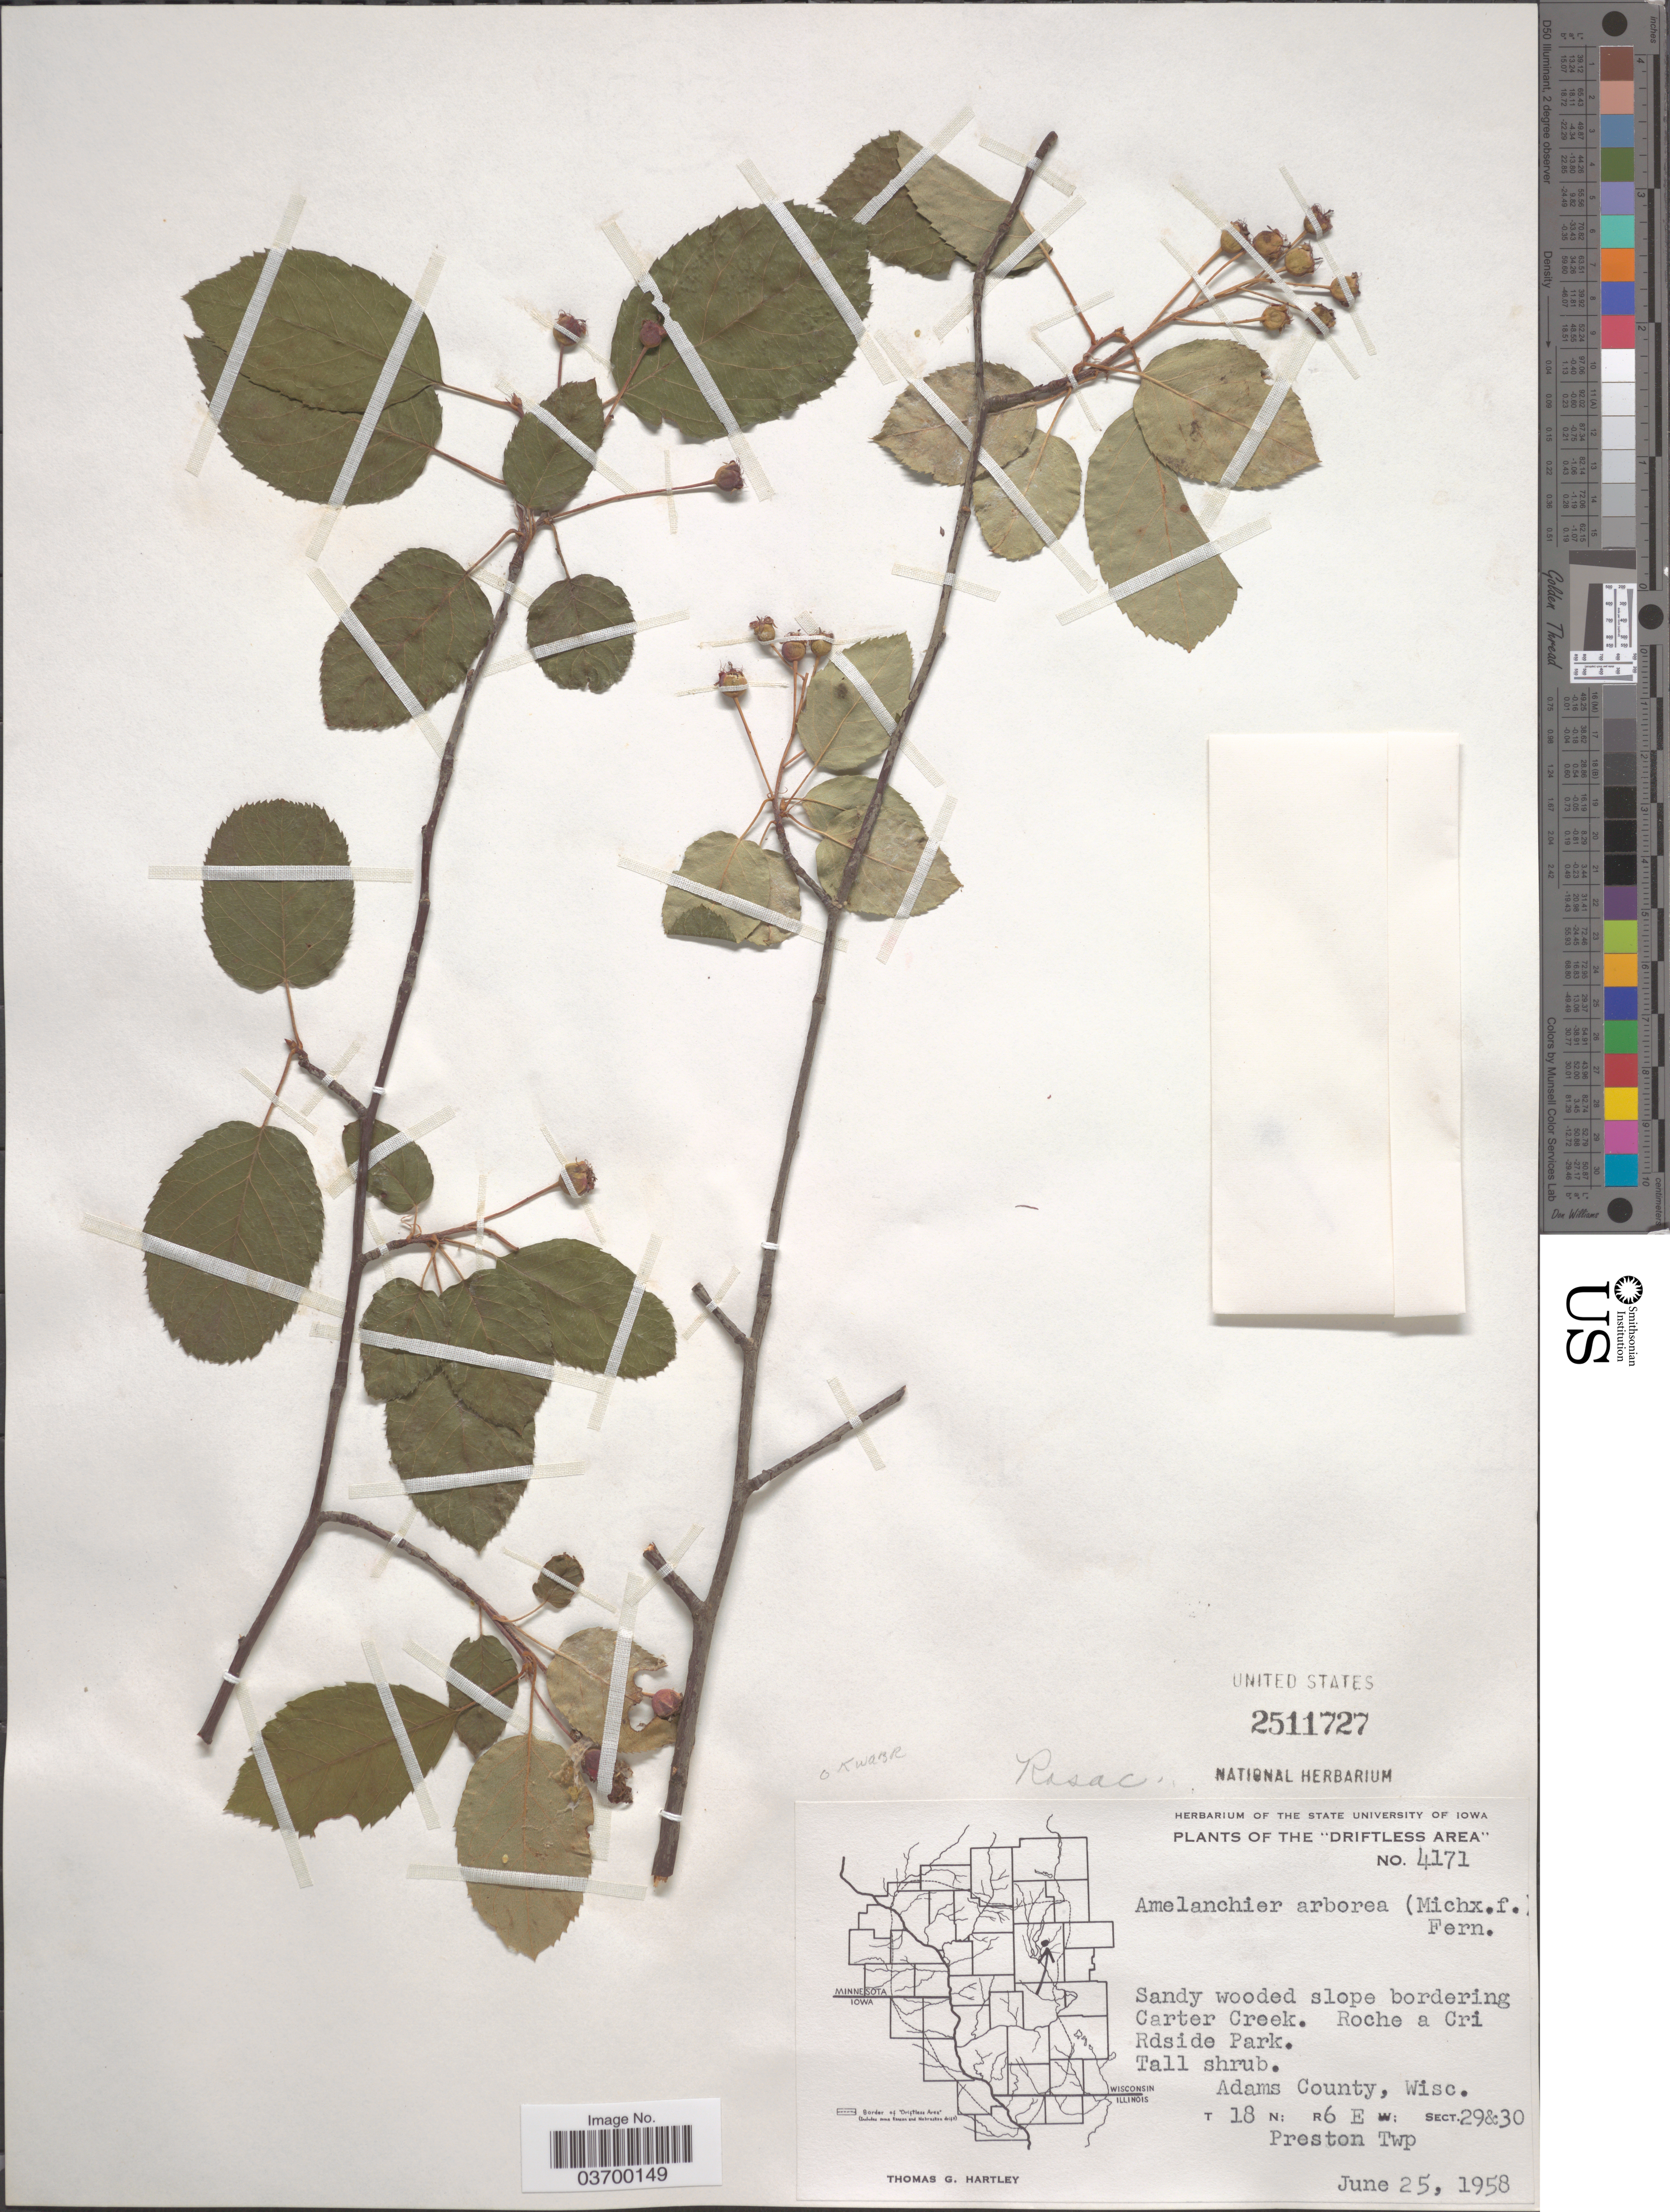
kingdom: Plantae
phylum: Tracheophyta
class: Magnoliopsida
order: Rosales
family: Rosaceae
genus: Amelanchier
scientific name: Amelanchier arborea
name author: (F. Michx.) Fernald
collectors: T. G. Hartley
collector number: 4171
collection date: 1958-06-25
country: United States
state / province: Wisconsin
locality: The "Dirtless Area" Sandy wooded slope bordering Carter Creek. Roche a Cri Rdside Park. Adams County. T 18 N; R6 E; Sect. 29&30 Preston Twp.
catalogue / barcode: US 2511727